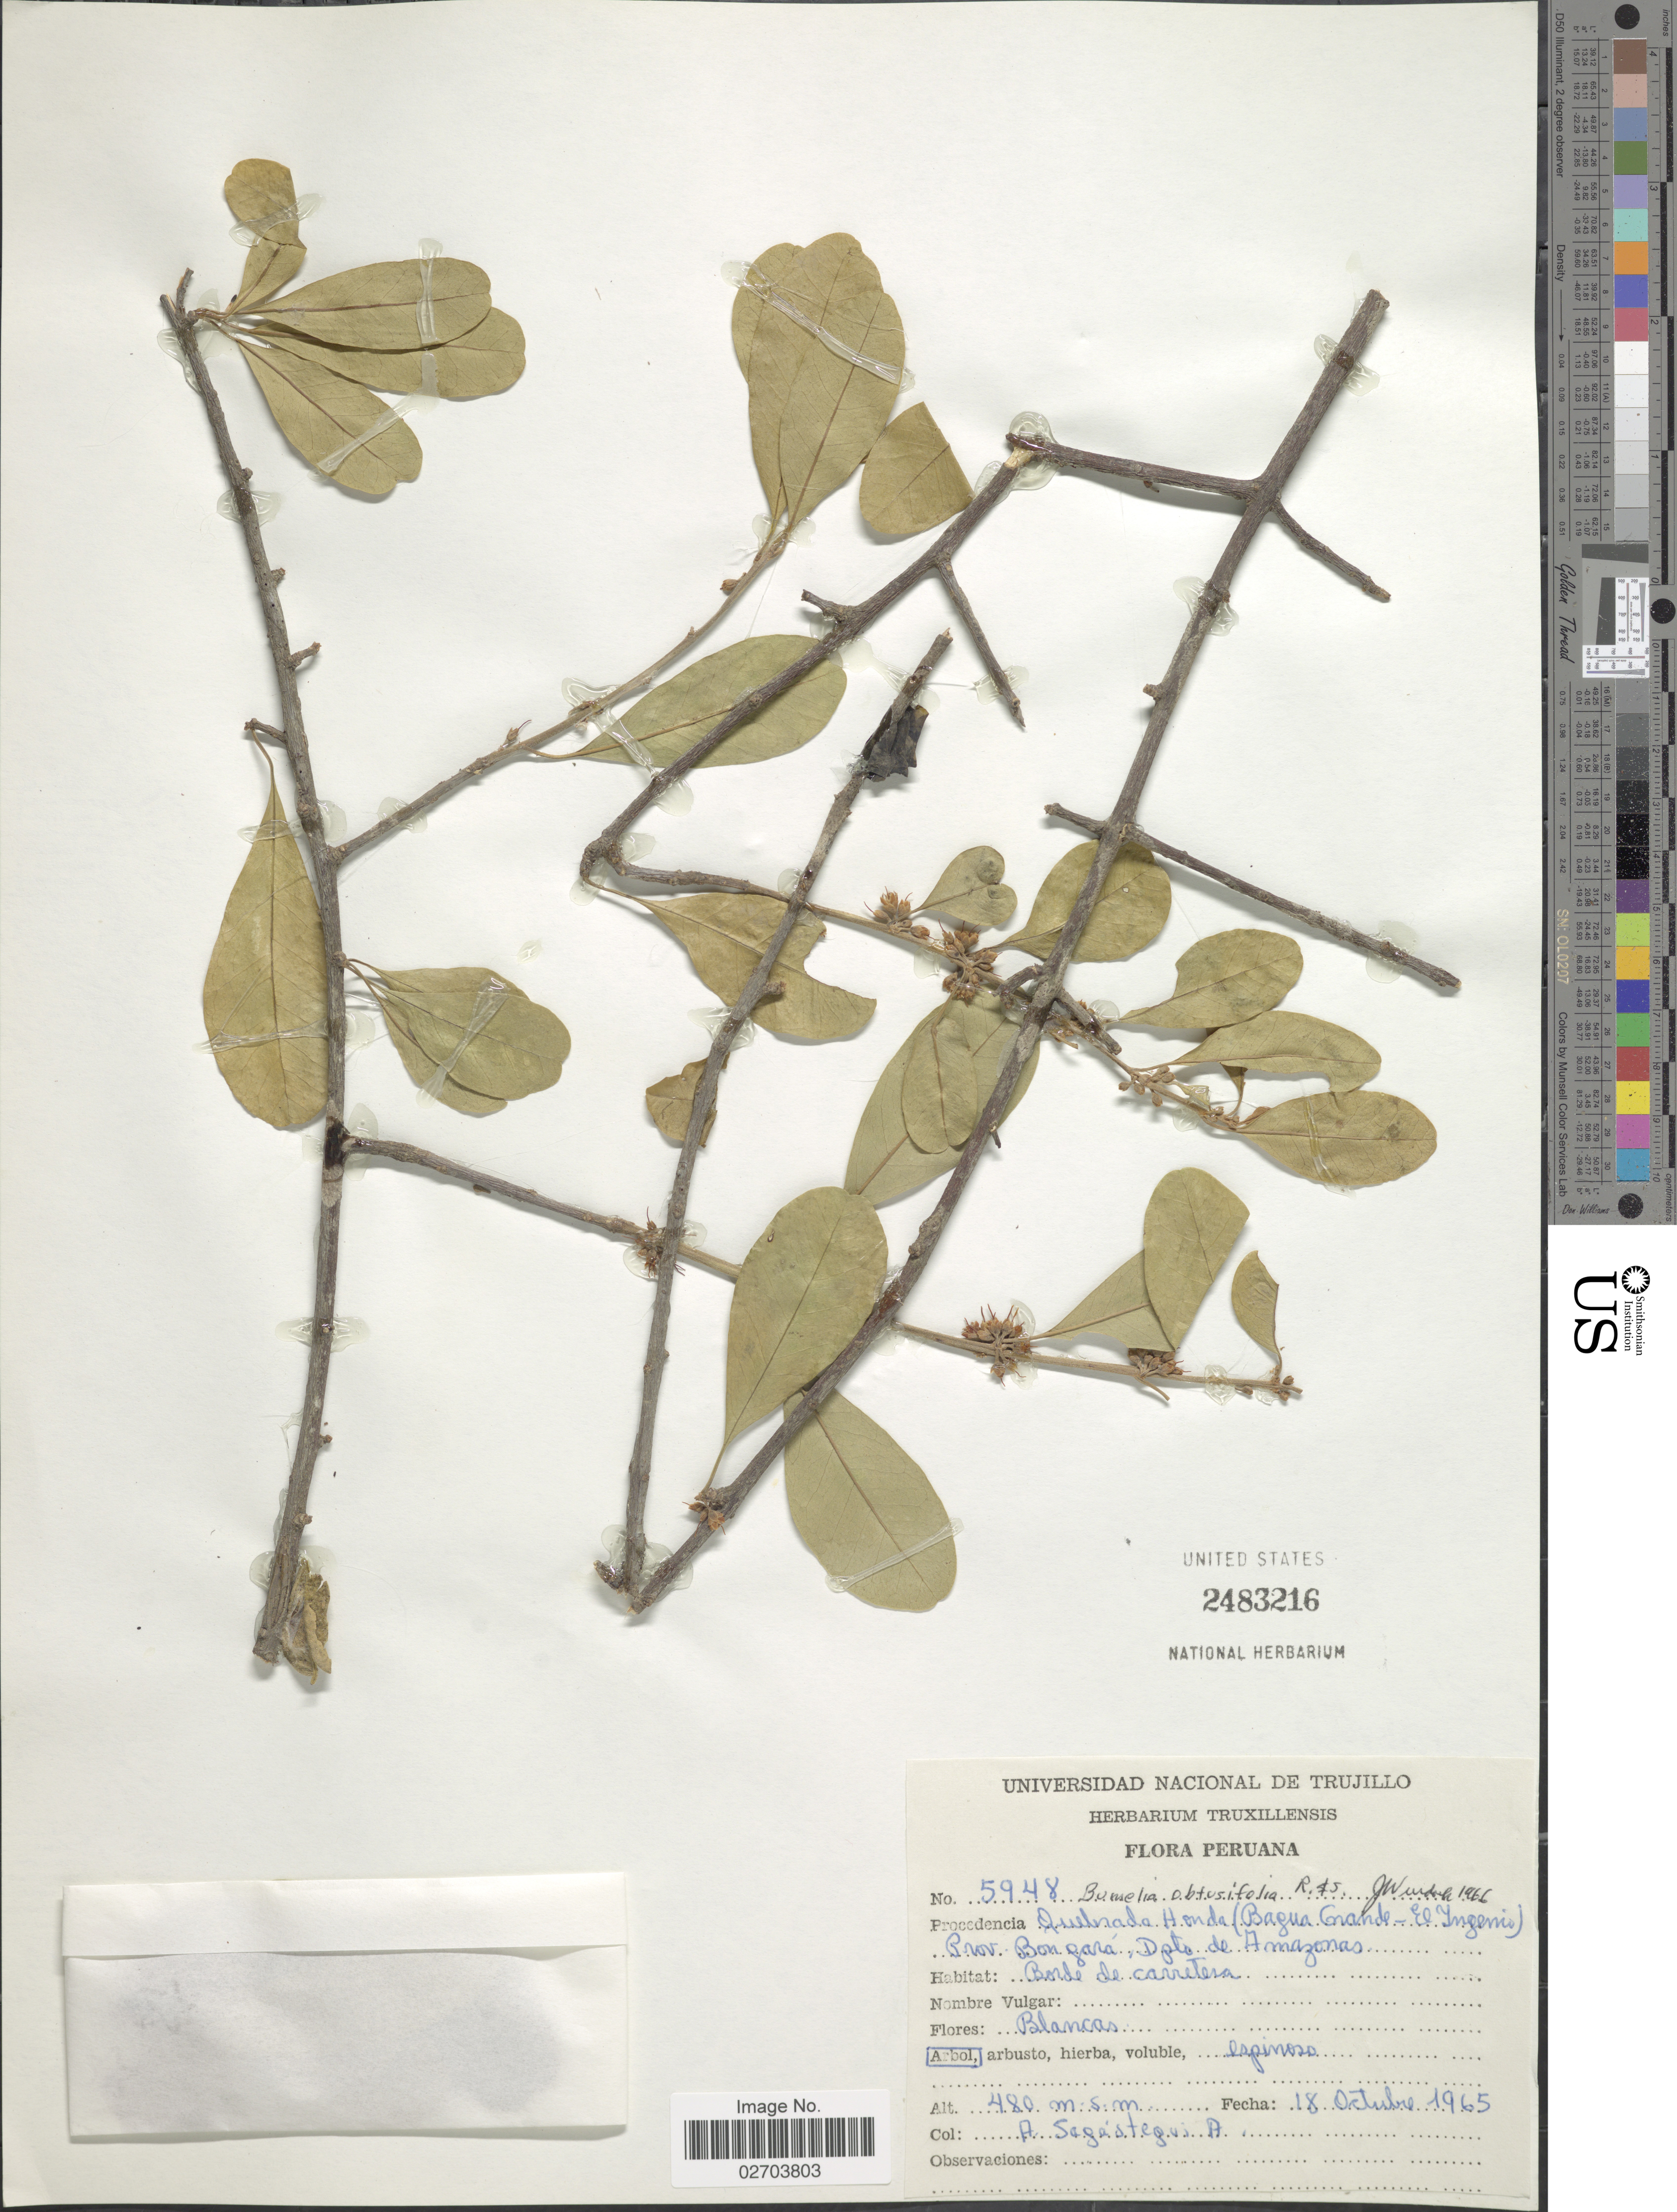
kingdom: Plantae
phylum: Tracheophyta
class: Magnoliopsida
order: Ericales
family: Sapotaceae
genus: Sideroxylon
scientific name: Sideroxylon obtusifolium subsp. obtusifolium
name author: (Roem. & Schult.) T.D. Penn.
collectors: A. Sagástegui A.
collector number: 5948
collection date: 1965-10-18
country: Peru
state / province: Amazonas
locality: Quebrada Honda (Bagua Grande-El Ingenio) Prov. Bongara, Dpto. de Amazonas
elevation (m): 480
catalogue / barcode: US 2483216